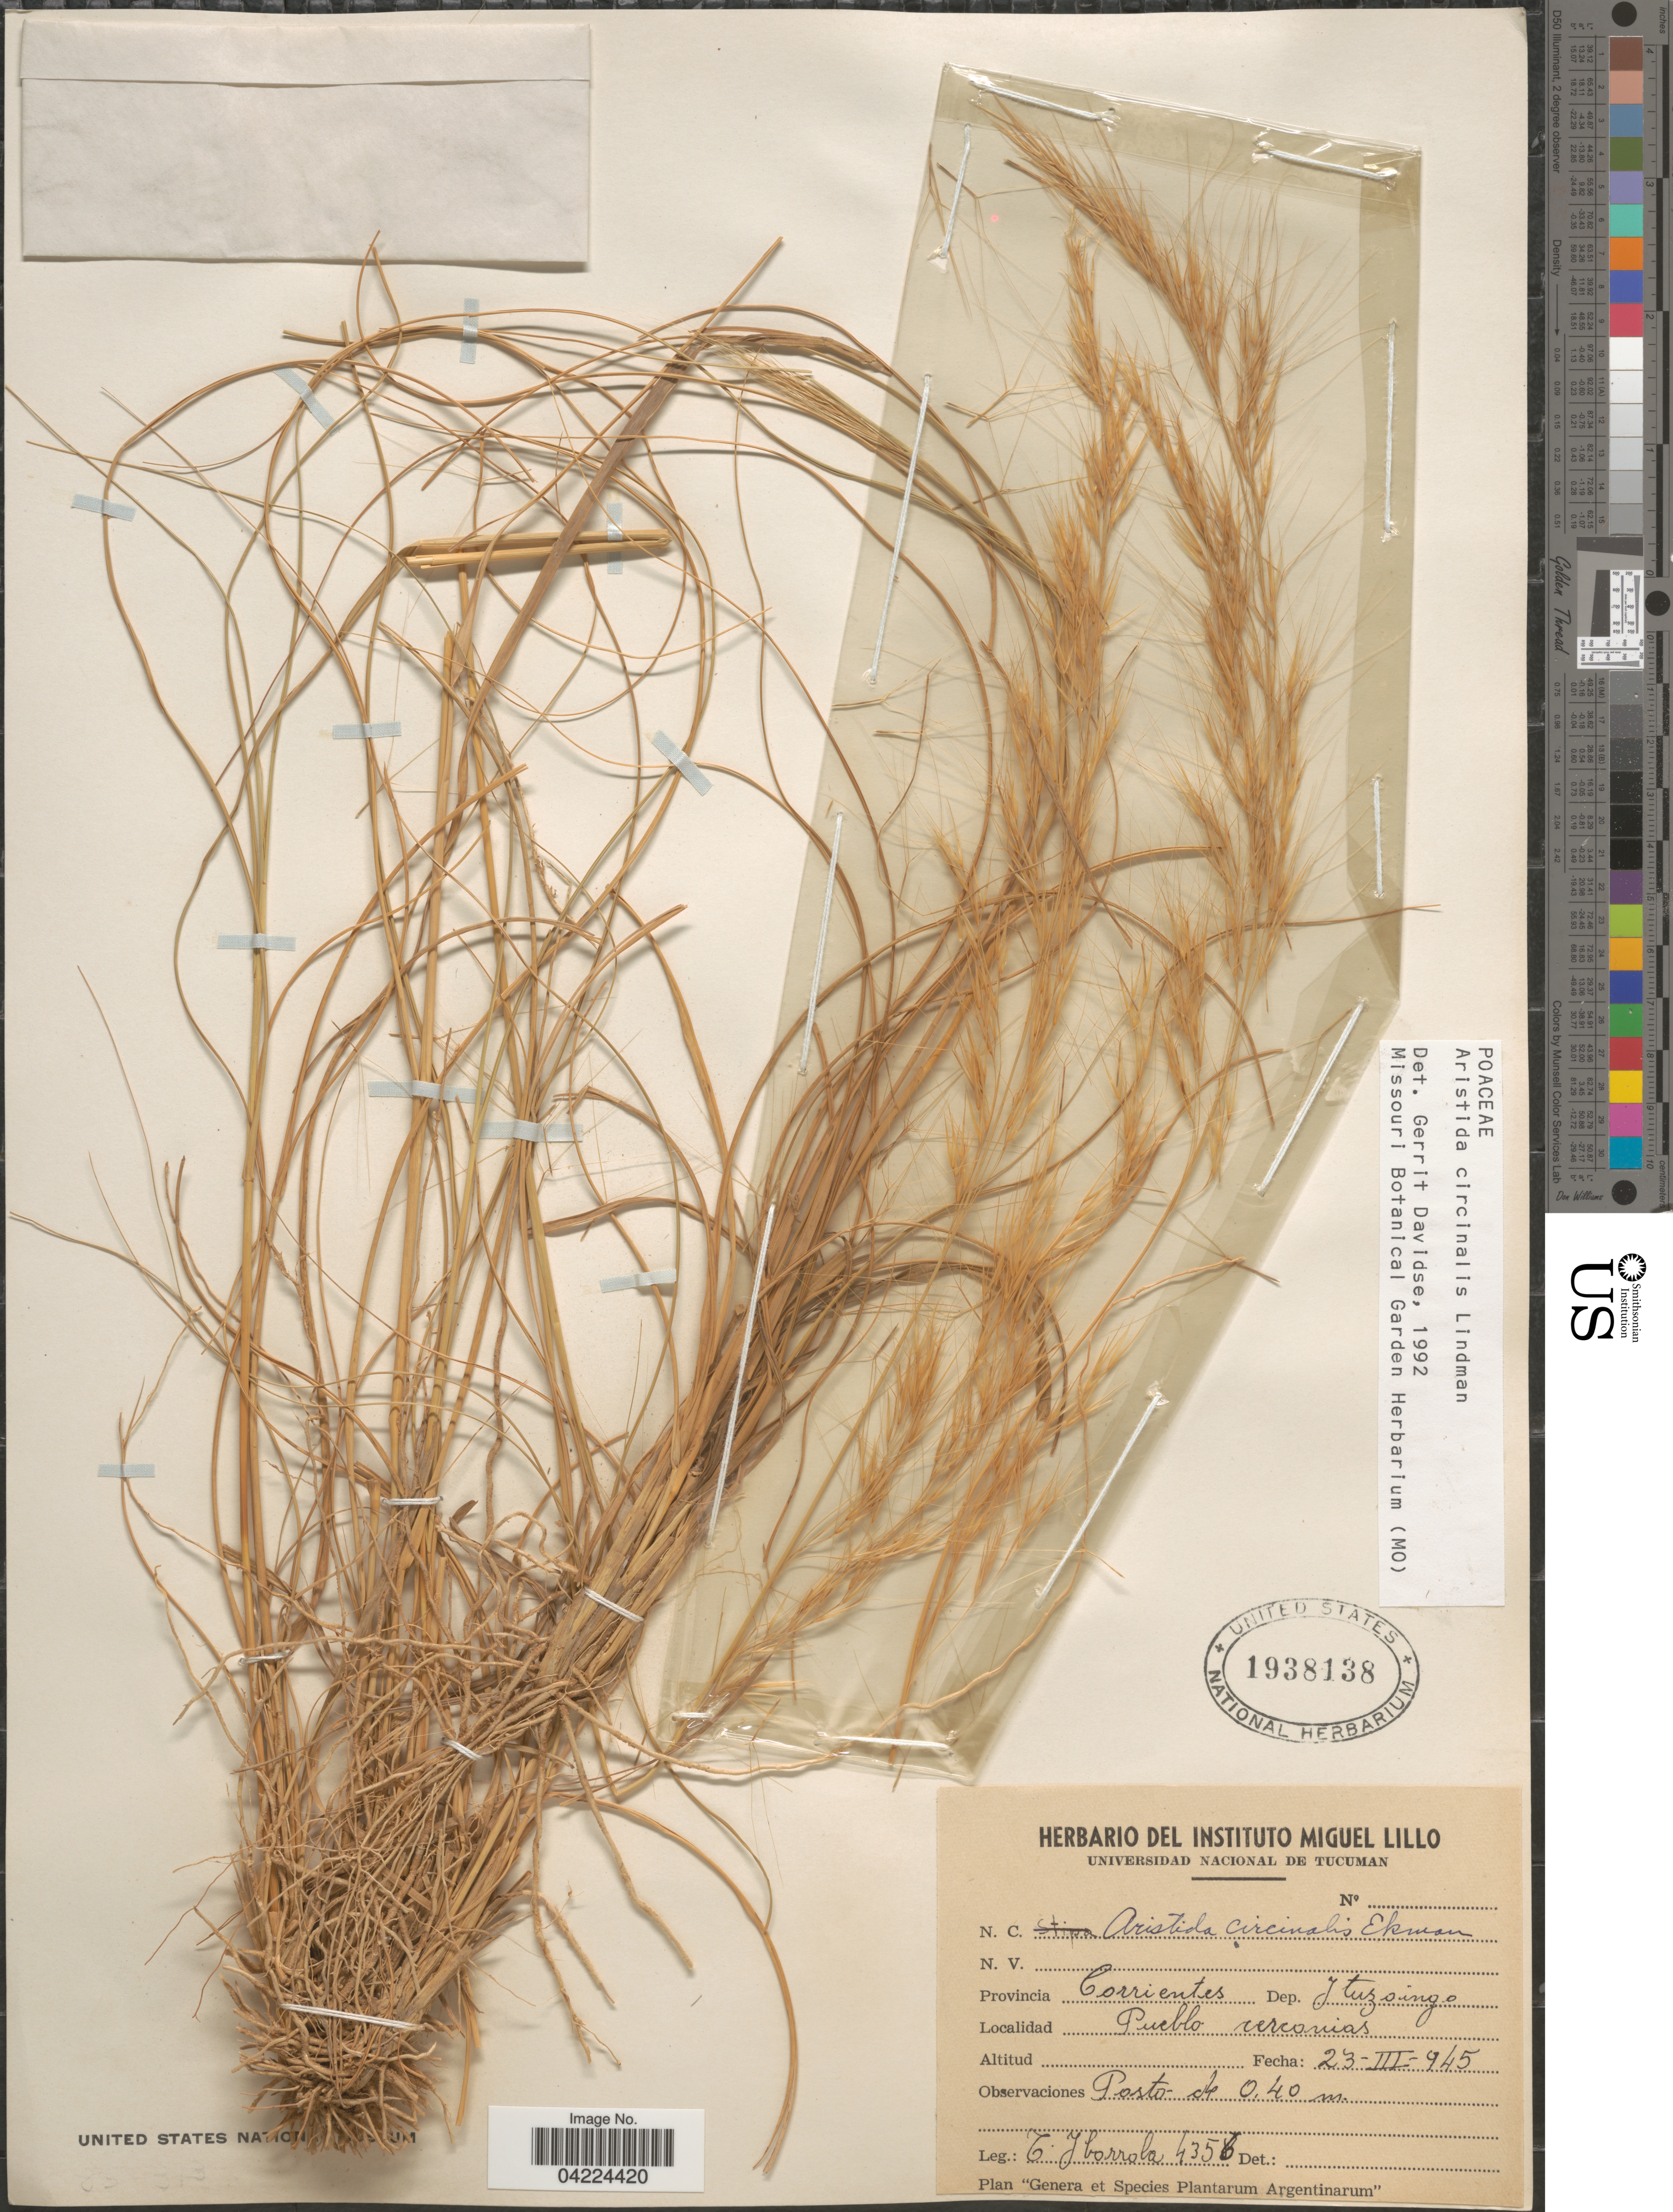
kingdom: Plantae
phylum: Tracheophyta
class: Liliopsida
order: Poales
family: Poaceae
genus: Aristida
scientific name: Aristida circinalis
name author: Lindm.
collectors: T. Ibarrola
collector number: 4356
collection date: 1945-03-23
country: Argentina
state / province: Corrientes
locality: Dep. Ituzaingo. Pueblo cercanias.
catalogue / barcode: US 1938138